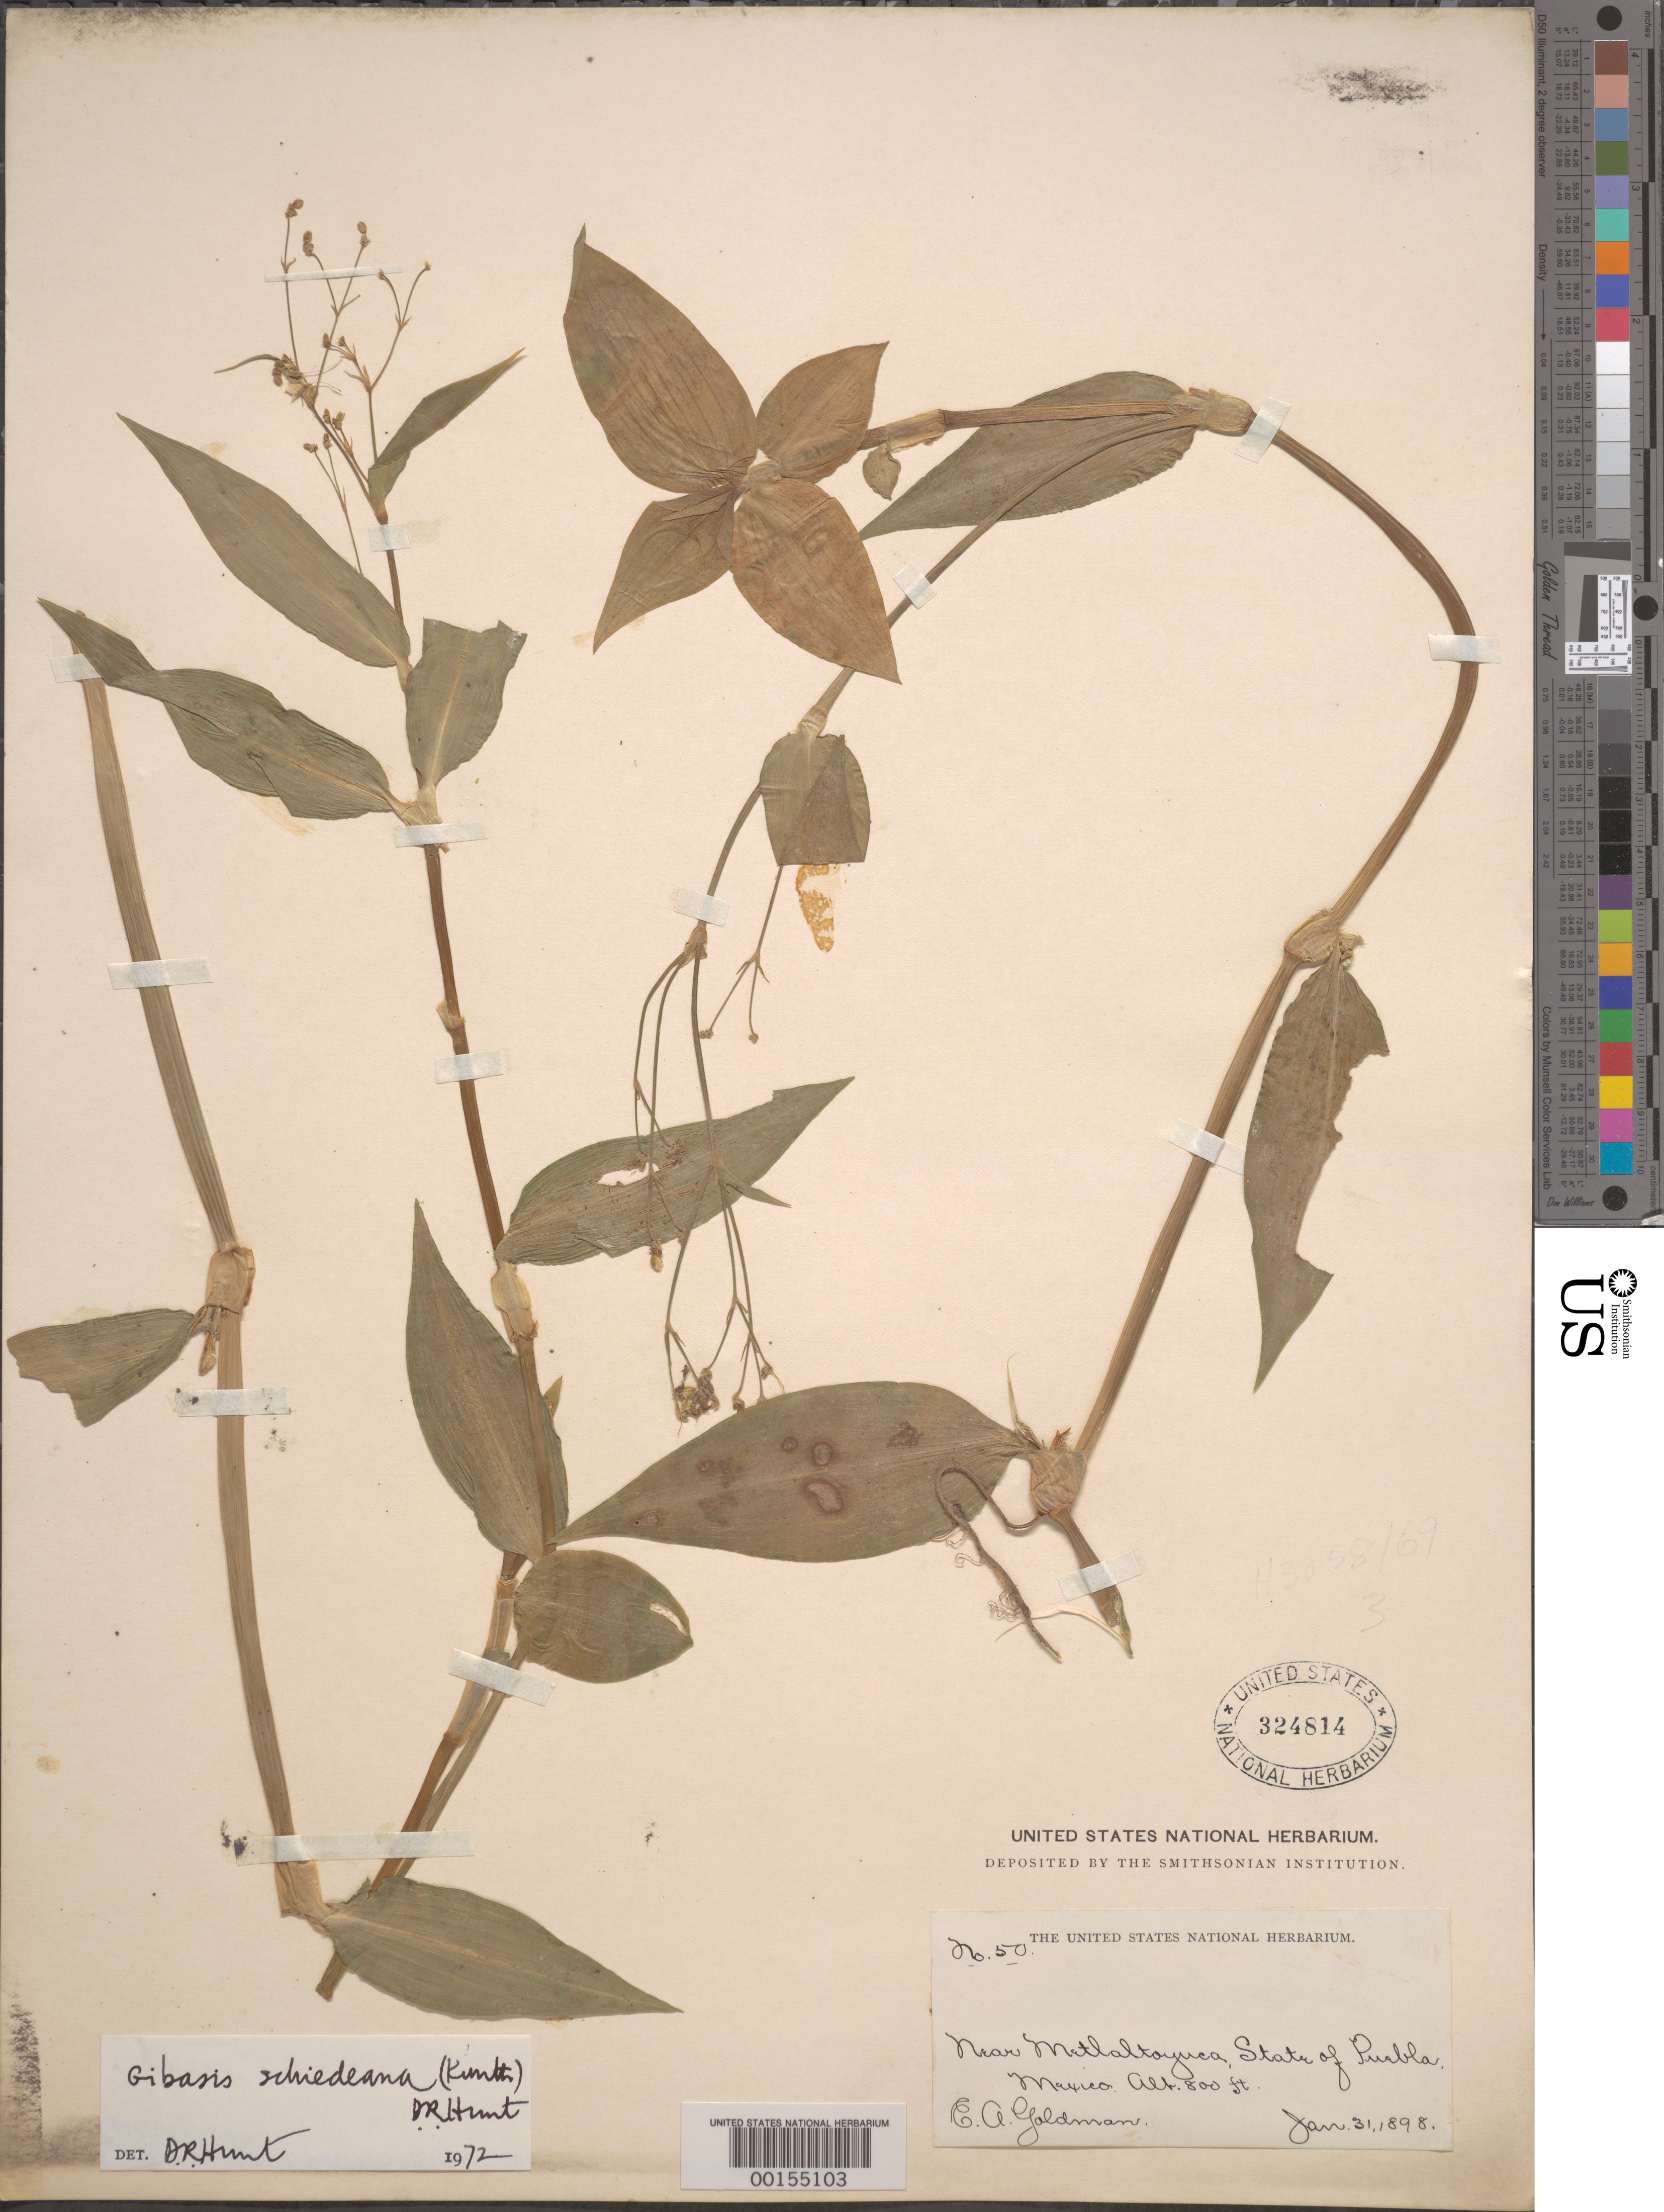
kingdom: Plantae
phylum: Tracheophyta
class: Liliopsida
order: Commelinales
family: Commelinaceae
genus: Gibasis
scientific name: Gibasis pellucida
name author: (M. Martens & Galeotti) D.R. Hunt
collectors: E. A. Goldman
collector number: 50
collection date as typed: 31 Jan 1898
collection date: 1898-01-31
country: Mexico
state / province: Puebla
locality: Near metlaltayuca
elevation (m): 2440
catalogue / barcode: US 324814